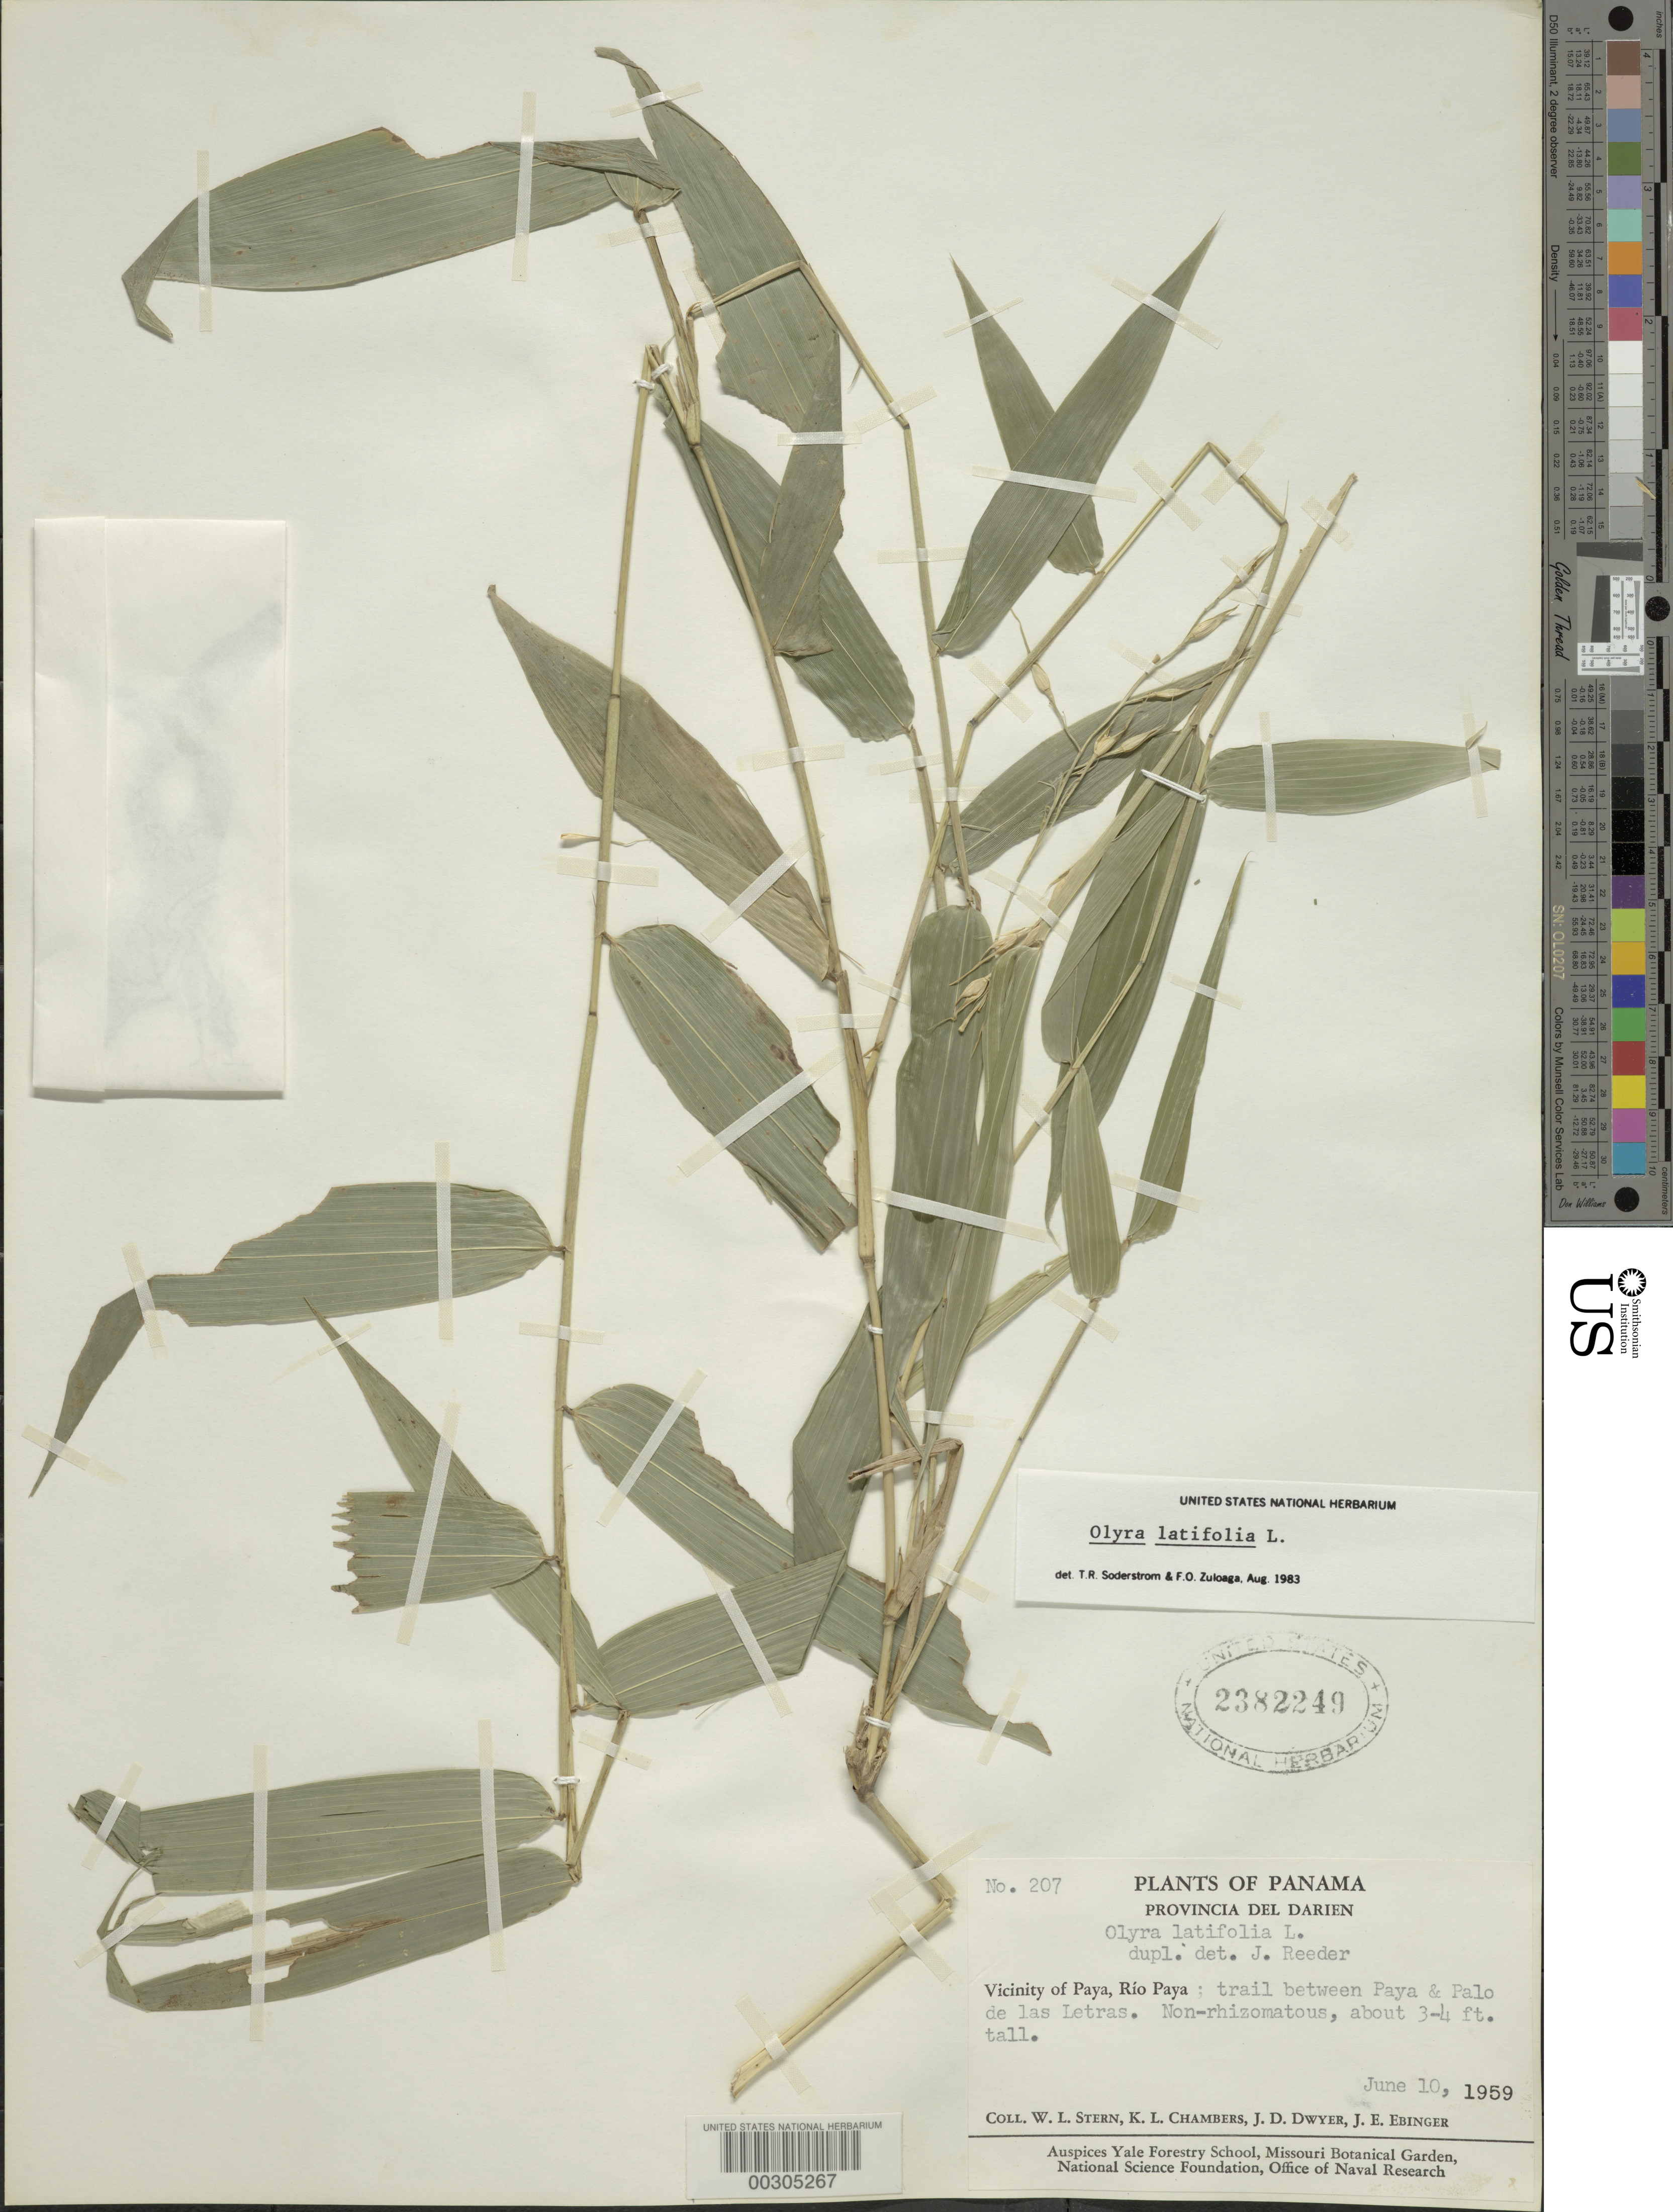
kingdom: Plantae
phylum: Tracheophyta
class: Liliopsida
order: Poales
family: Poaceae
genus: Olyra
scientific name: Olyra latifolia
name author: L.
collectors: W. L. Stern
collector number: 207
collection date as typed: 10 Jun 1959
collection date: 1959-06-10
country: Panama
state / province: Darién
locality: paya, Rio Paya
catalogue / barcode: US 2382249